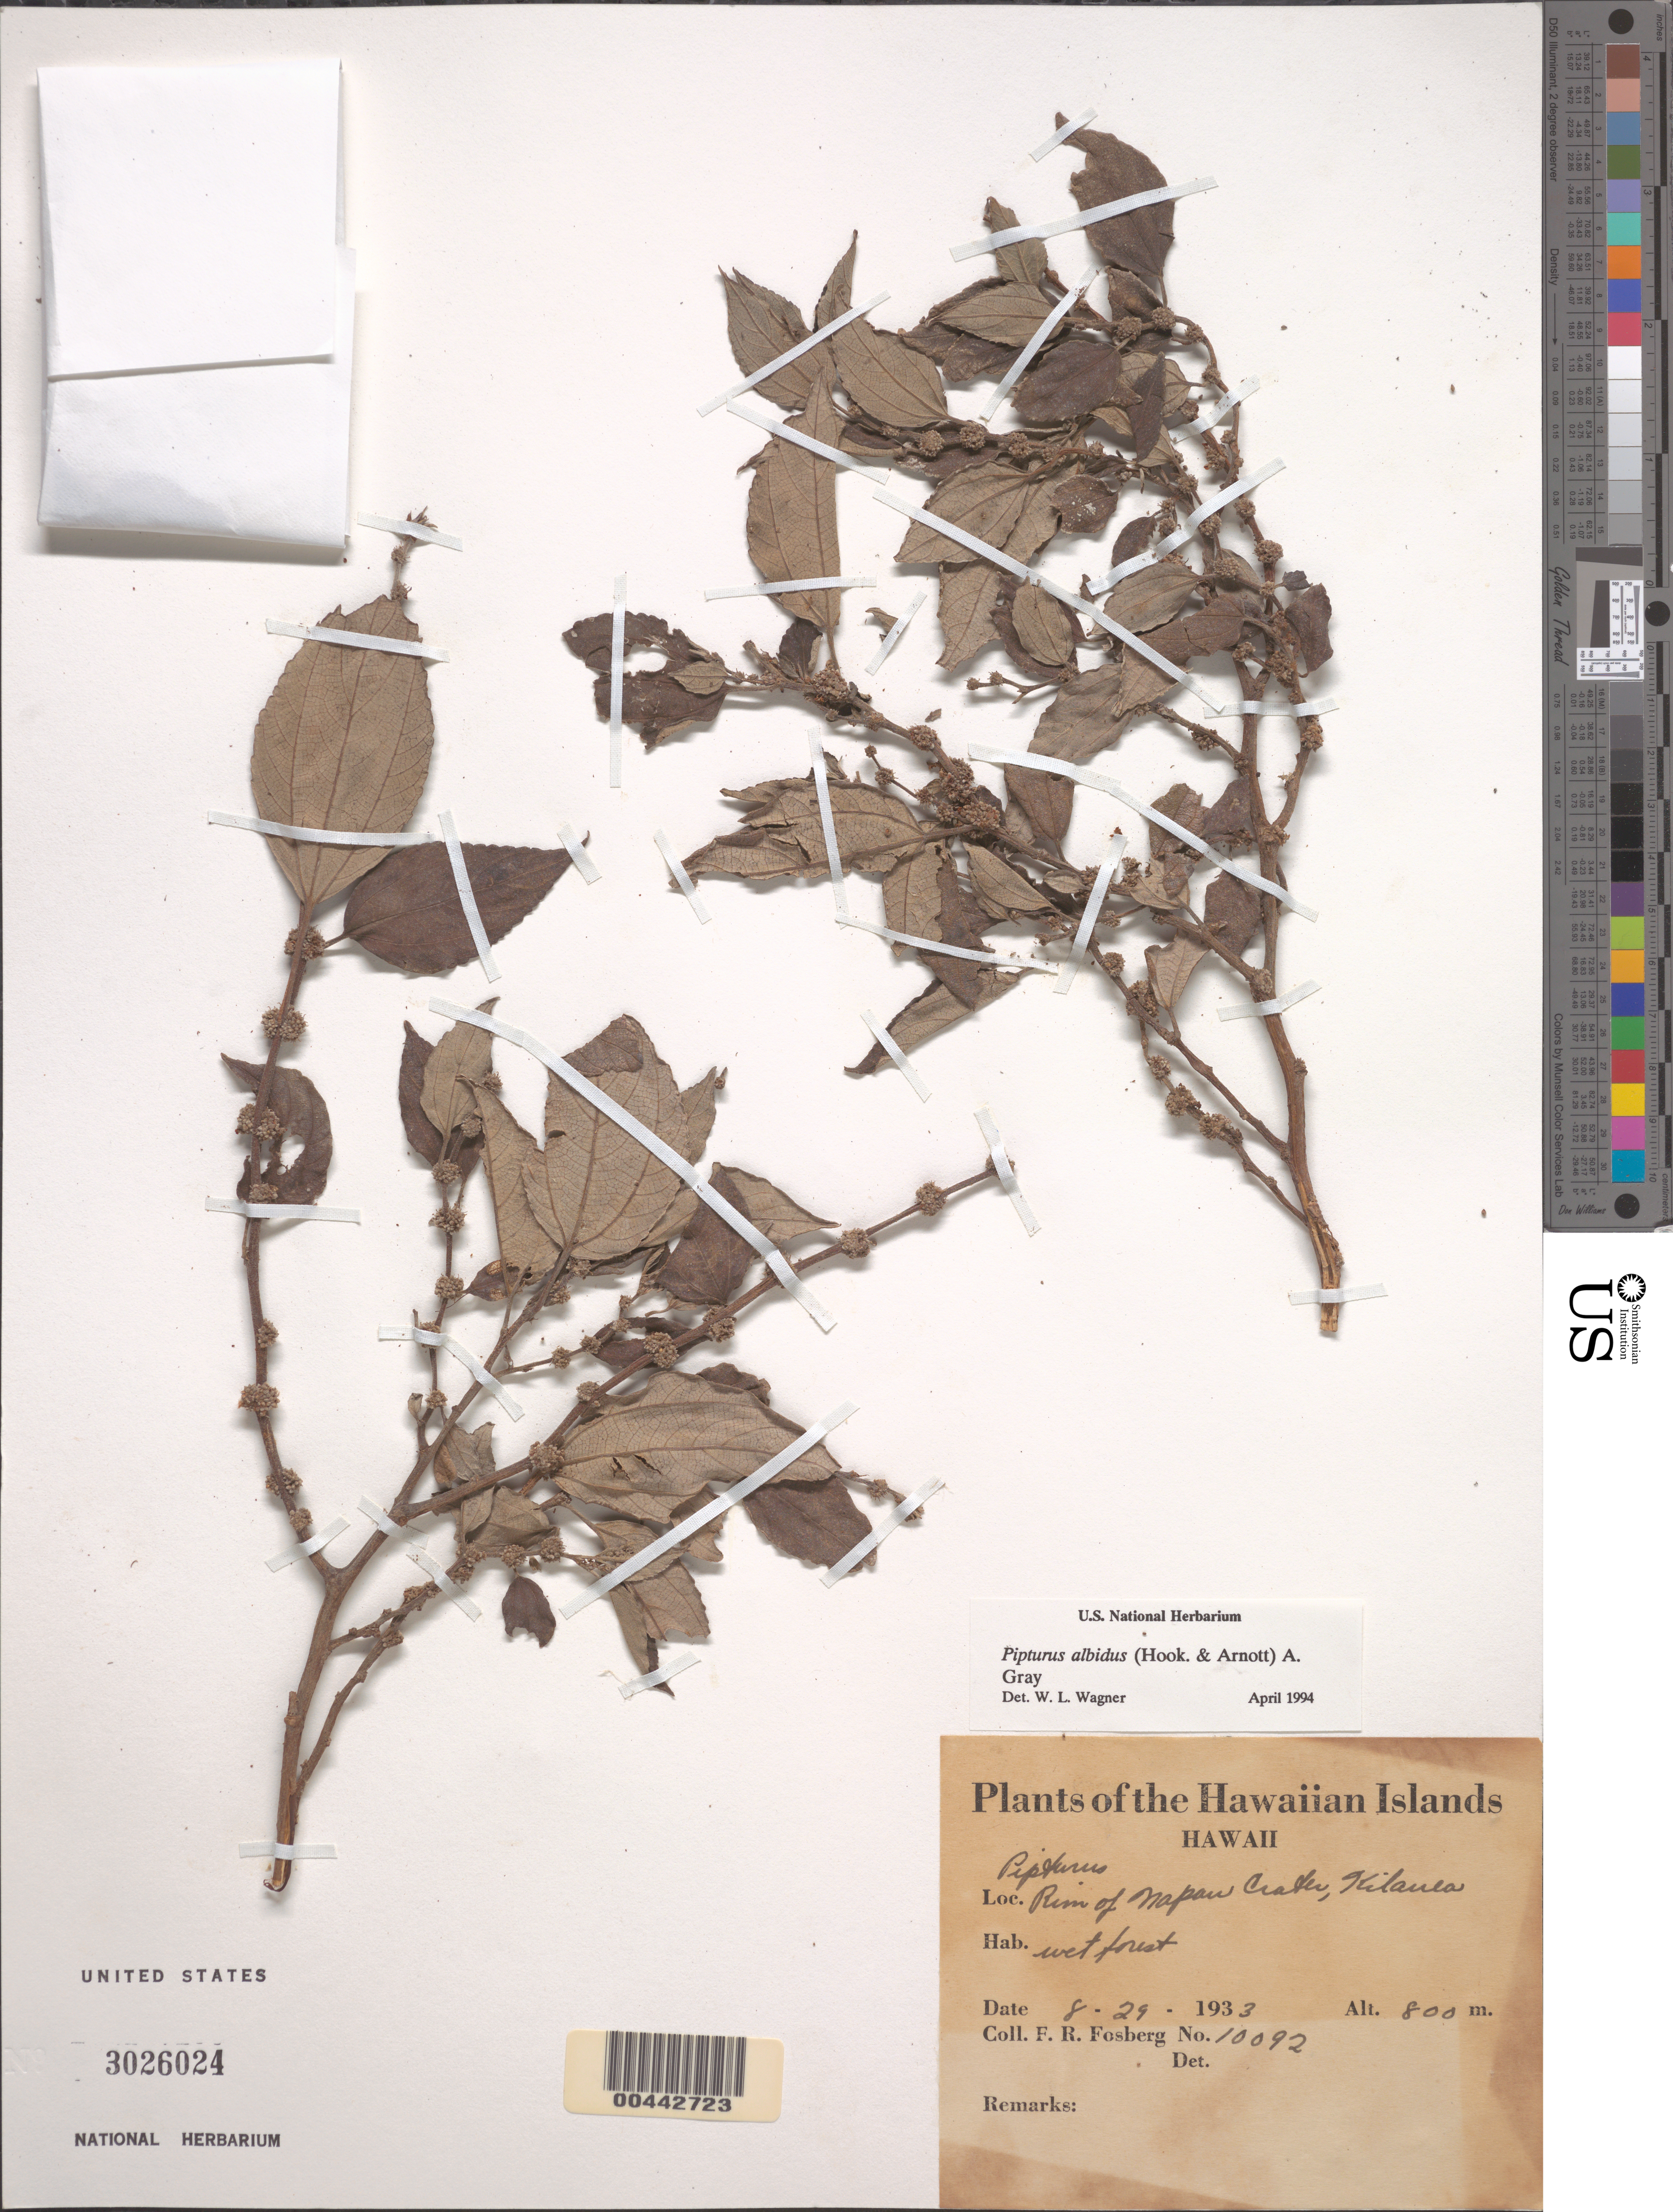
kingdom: Plantae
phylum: Tracheophyta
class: Magnoliopsida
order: Rosales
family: Urticaceae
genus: Pipturus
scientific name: Pipturus albidus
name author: (Hook. & Arn.) A. Gray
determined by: Wagner, W. L., (BOT), Smithsonian Institution - National Museum of Natural History (UNITED STATES)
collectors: F. R. Fosberg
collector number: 10092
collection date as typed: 29 Aug 1933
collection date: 1933-08-29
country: United States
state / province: Hawaii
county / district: Hawaii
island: Hawaii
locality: Rim of Napau Crater, Kilauea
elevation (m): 800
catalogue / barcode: US 3026024